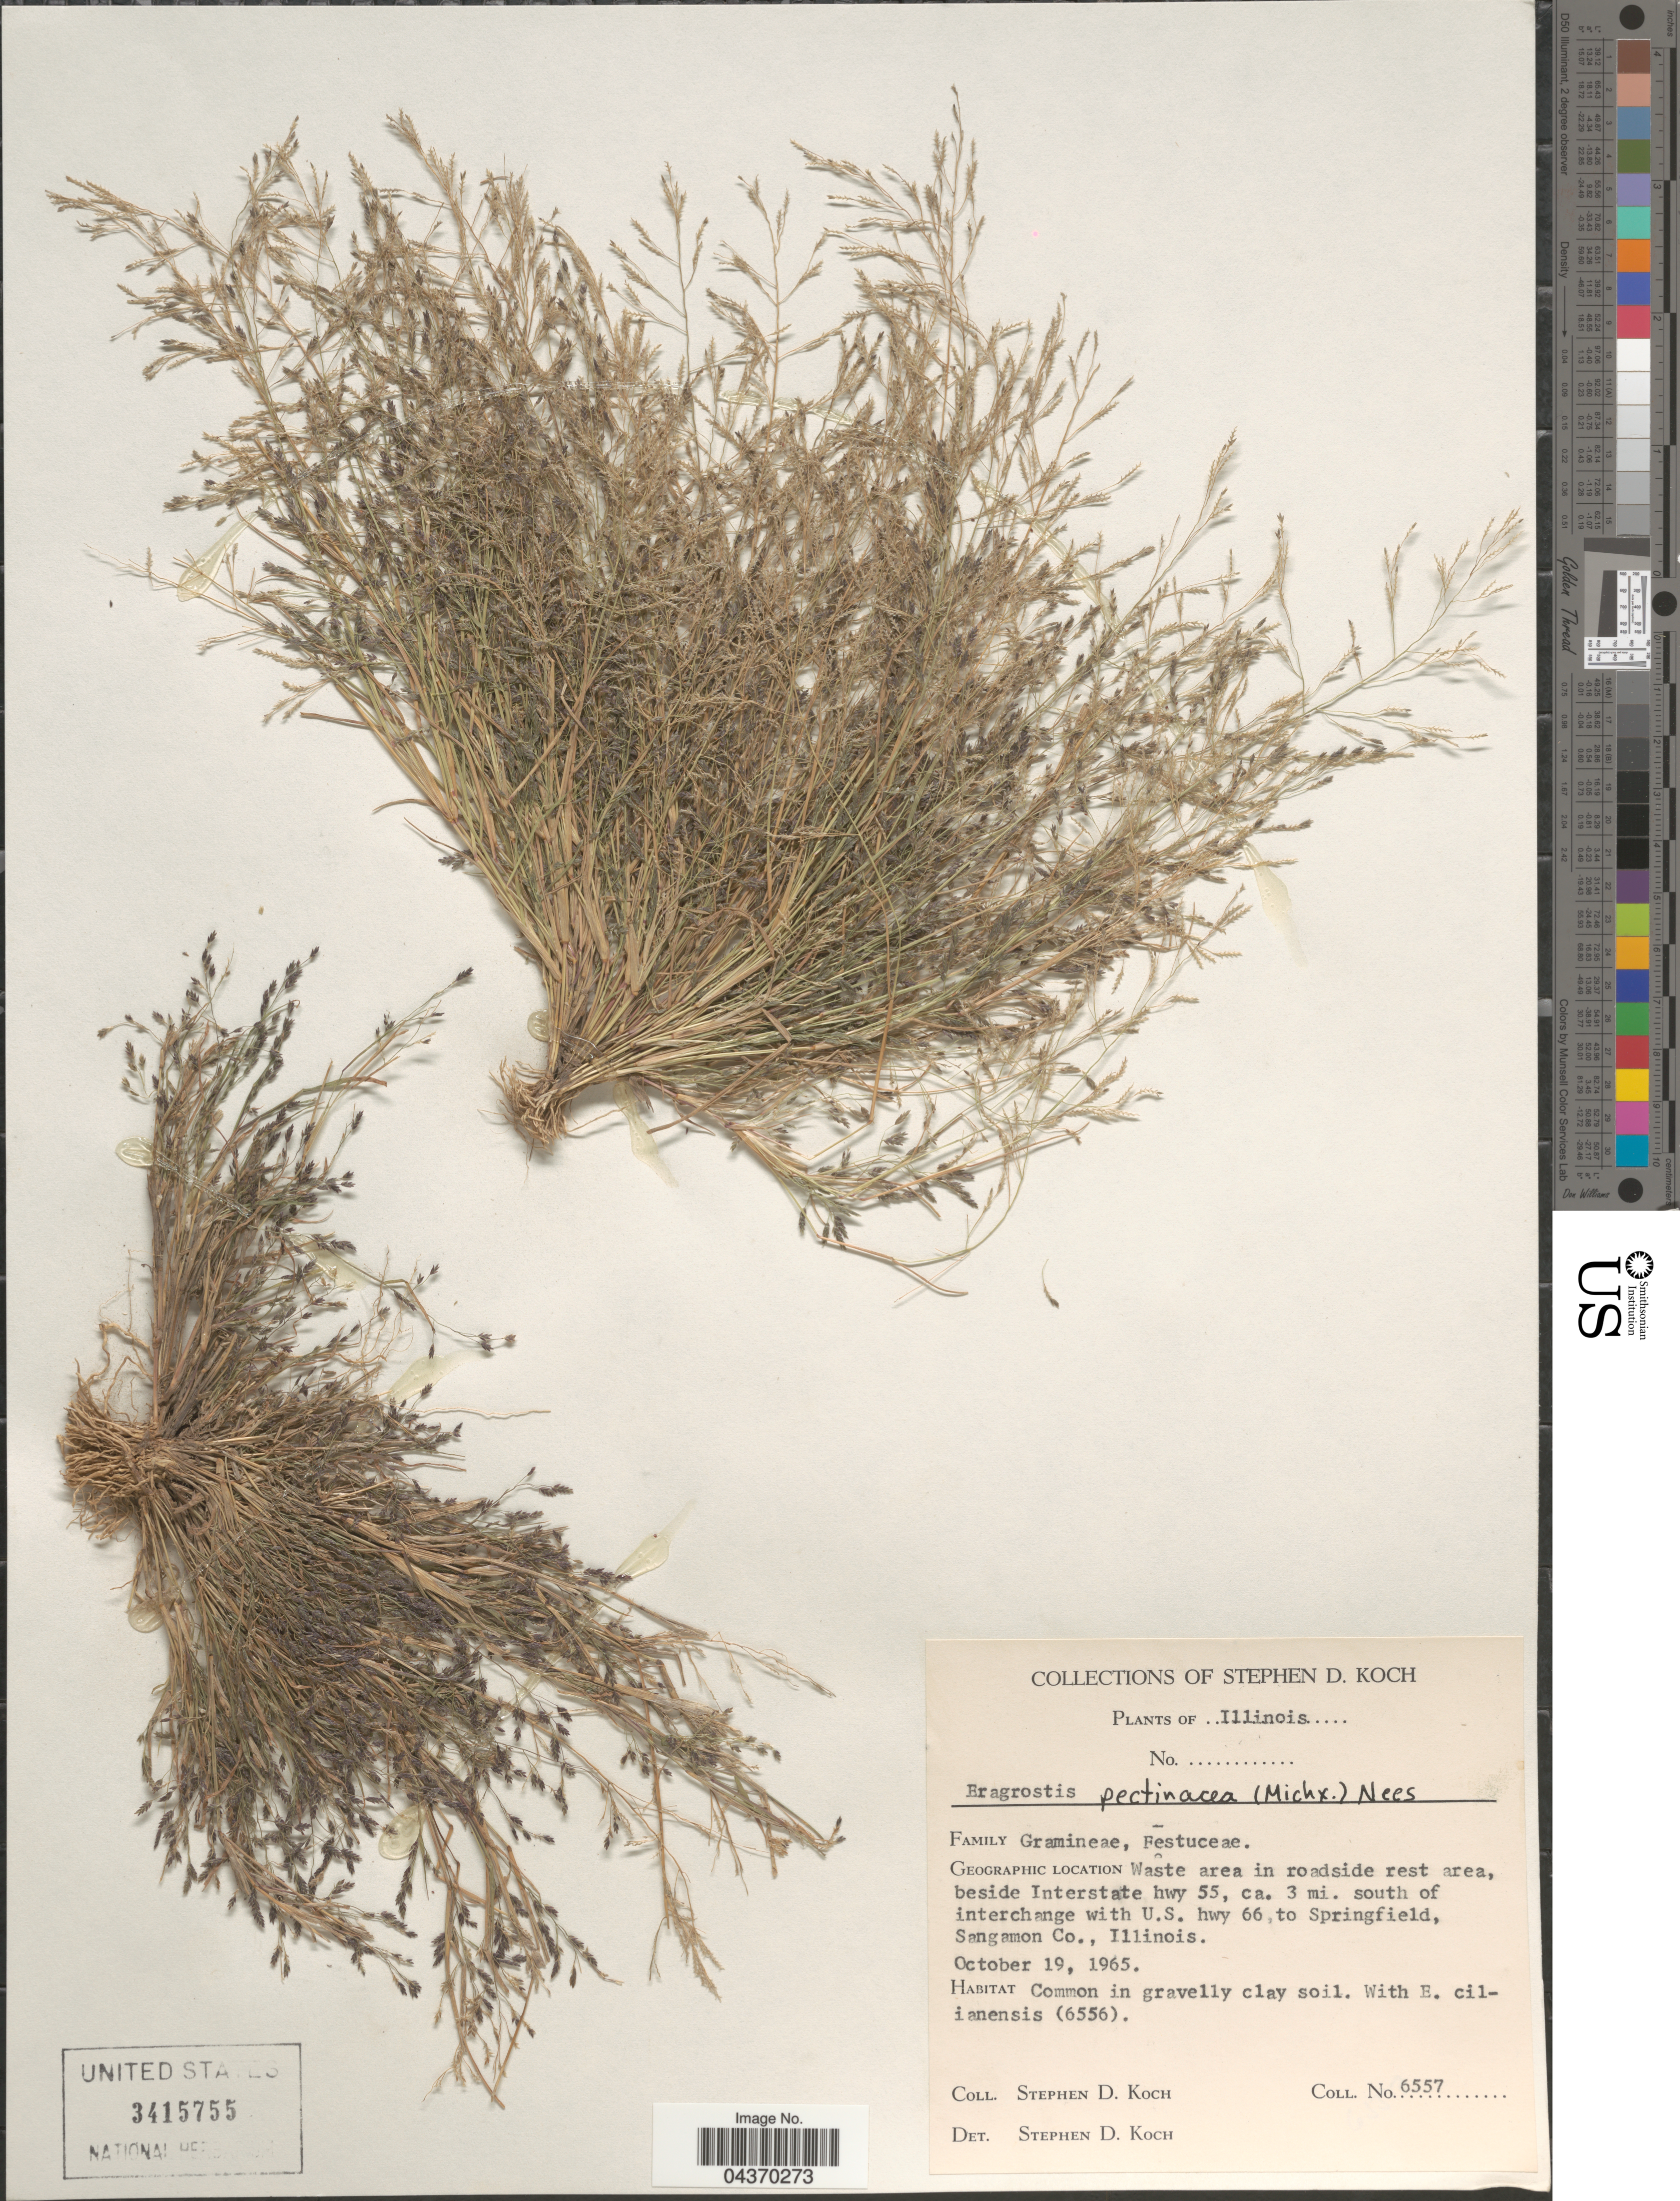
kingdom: Plantae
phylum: Tracheophyta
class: Liliopsida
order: Poales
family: Poaceae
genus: Eragrostis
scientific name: Eragrostis pectinacea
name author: (Michx.) Nees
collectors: S. D. Koch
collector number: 6557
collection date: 1965-10-19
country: United States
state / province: Illinois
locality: Waste area in roadside rest area, beside Interstate hwy 55, ca. 3 mi. south of interchange with U.S. hwy 66 to Springfield, Sangamon Co.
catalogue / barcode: US 3415755